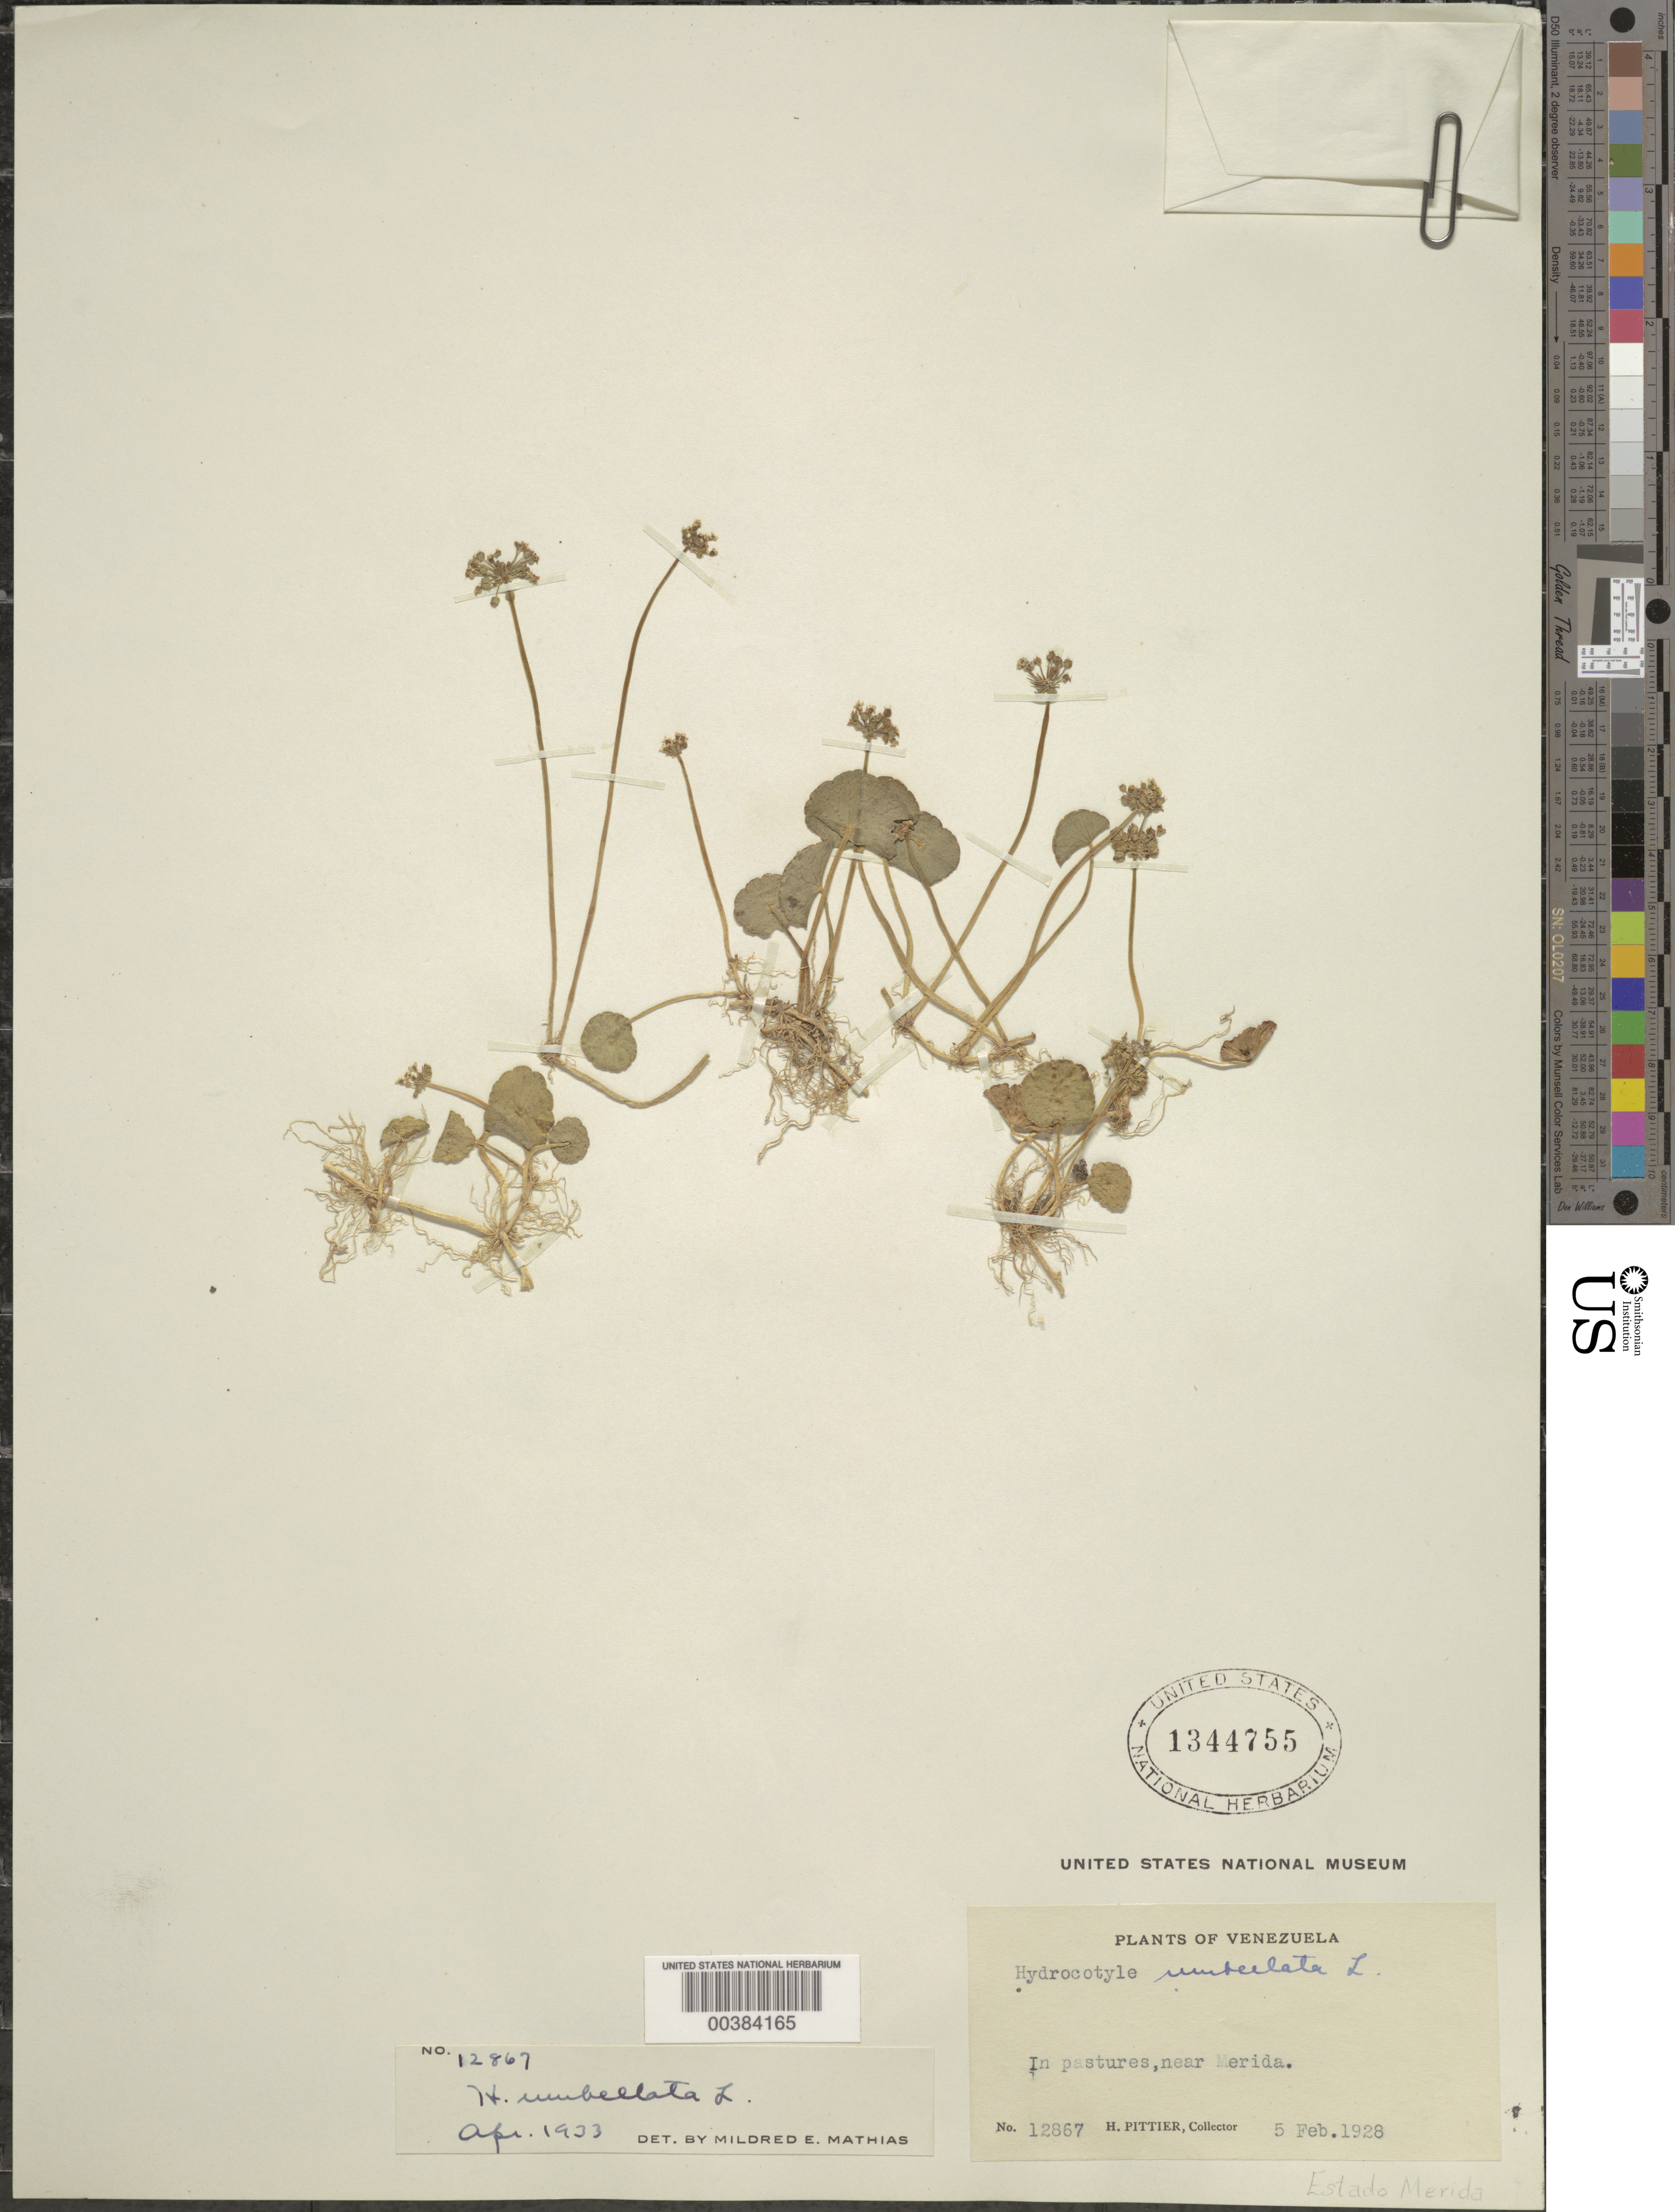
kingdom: Plantae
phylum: Tracheophyta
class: Magnoliopsida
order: Apiales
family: Araliaceae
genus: Hydrocotyle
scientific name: Hydrocotyle bonariensis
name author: Lam.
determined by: Mendoza, M.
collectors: H. F. Pittier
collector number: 12867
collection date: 1928-02-05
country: Venezuela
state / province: Mérida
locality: In pastures, near Merida.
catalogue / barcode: US 1344755